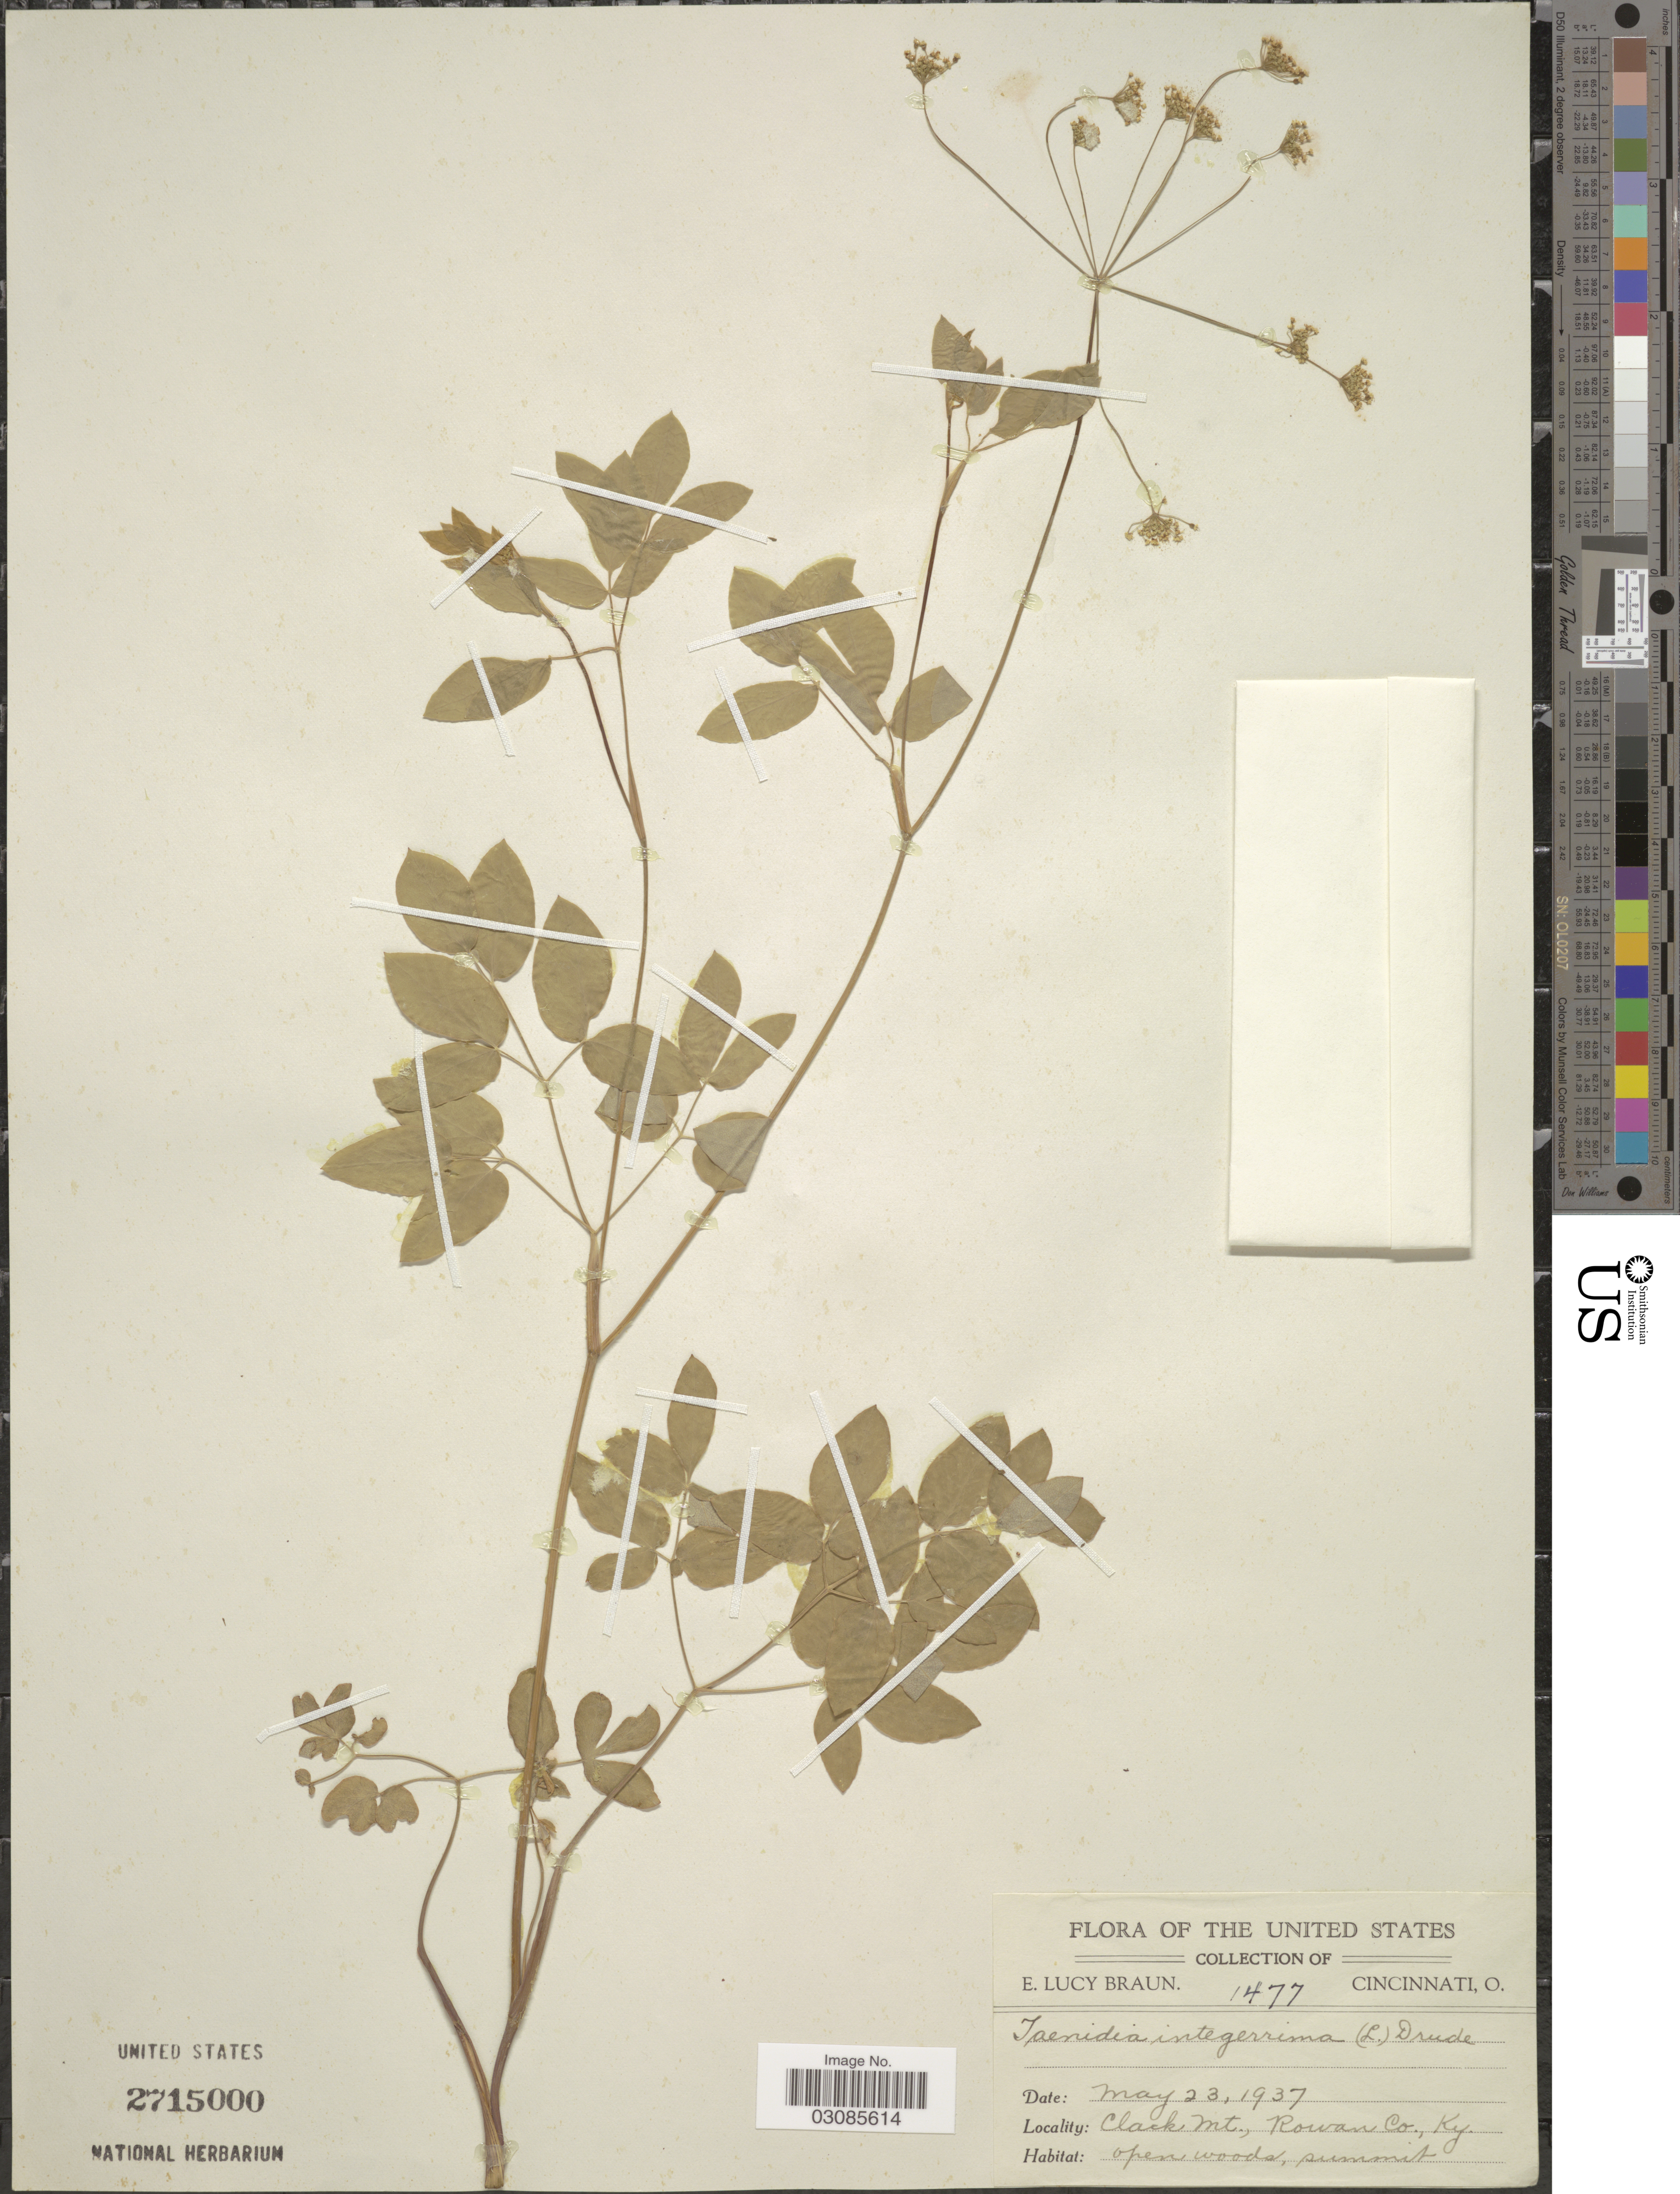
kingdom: Plantae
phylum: Tracheophyta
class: Magnoliopsida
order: Apiales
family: Apiaceae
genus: Taenidia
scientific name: Taenidia integerrima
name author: (L.) Drude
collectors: E. L. Braun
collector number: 1477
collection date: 1937-05-23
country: United States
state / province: Kentucky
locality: Clack Mt., Rowan Co., Ky.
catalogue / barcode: US 2715000